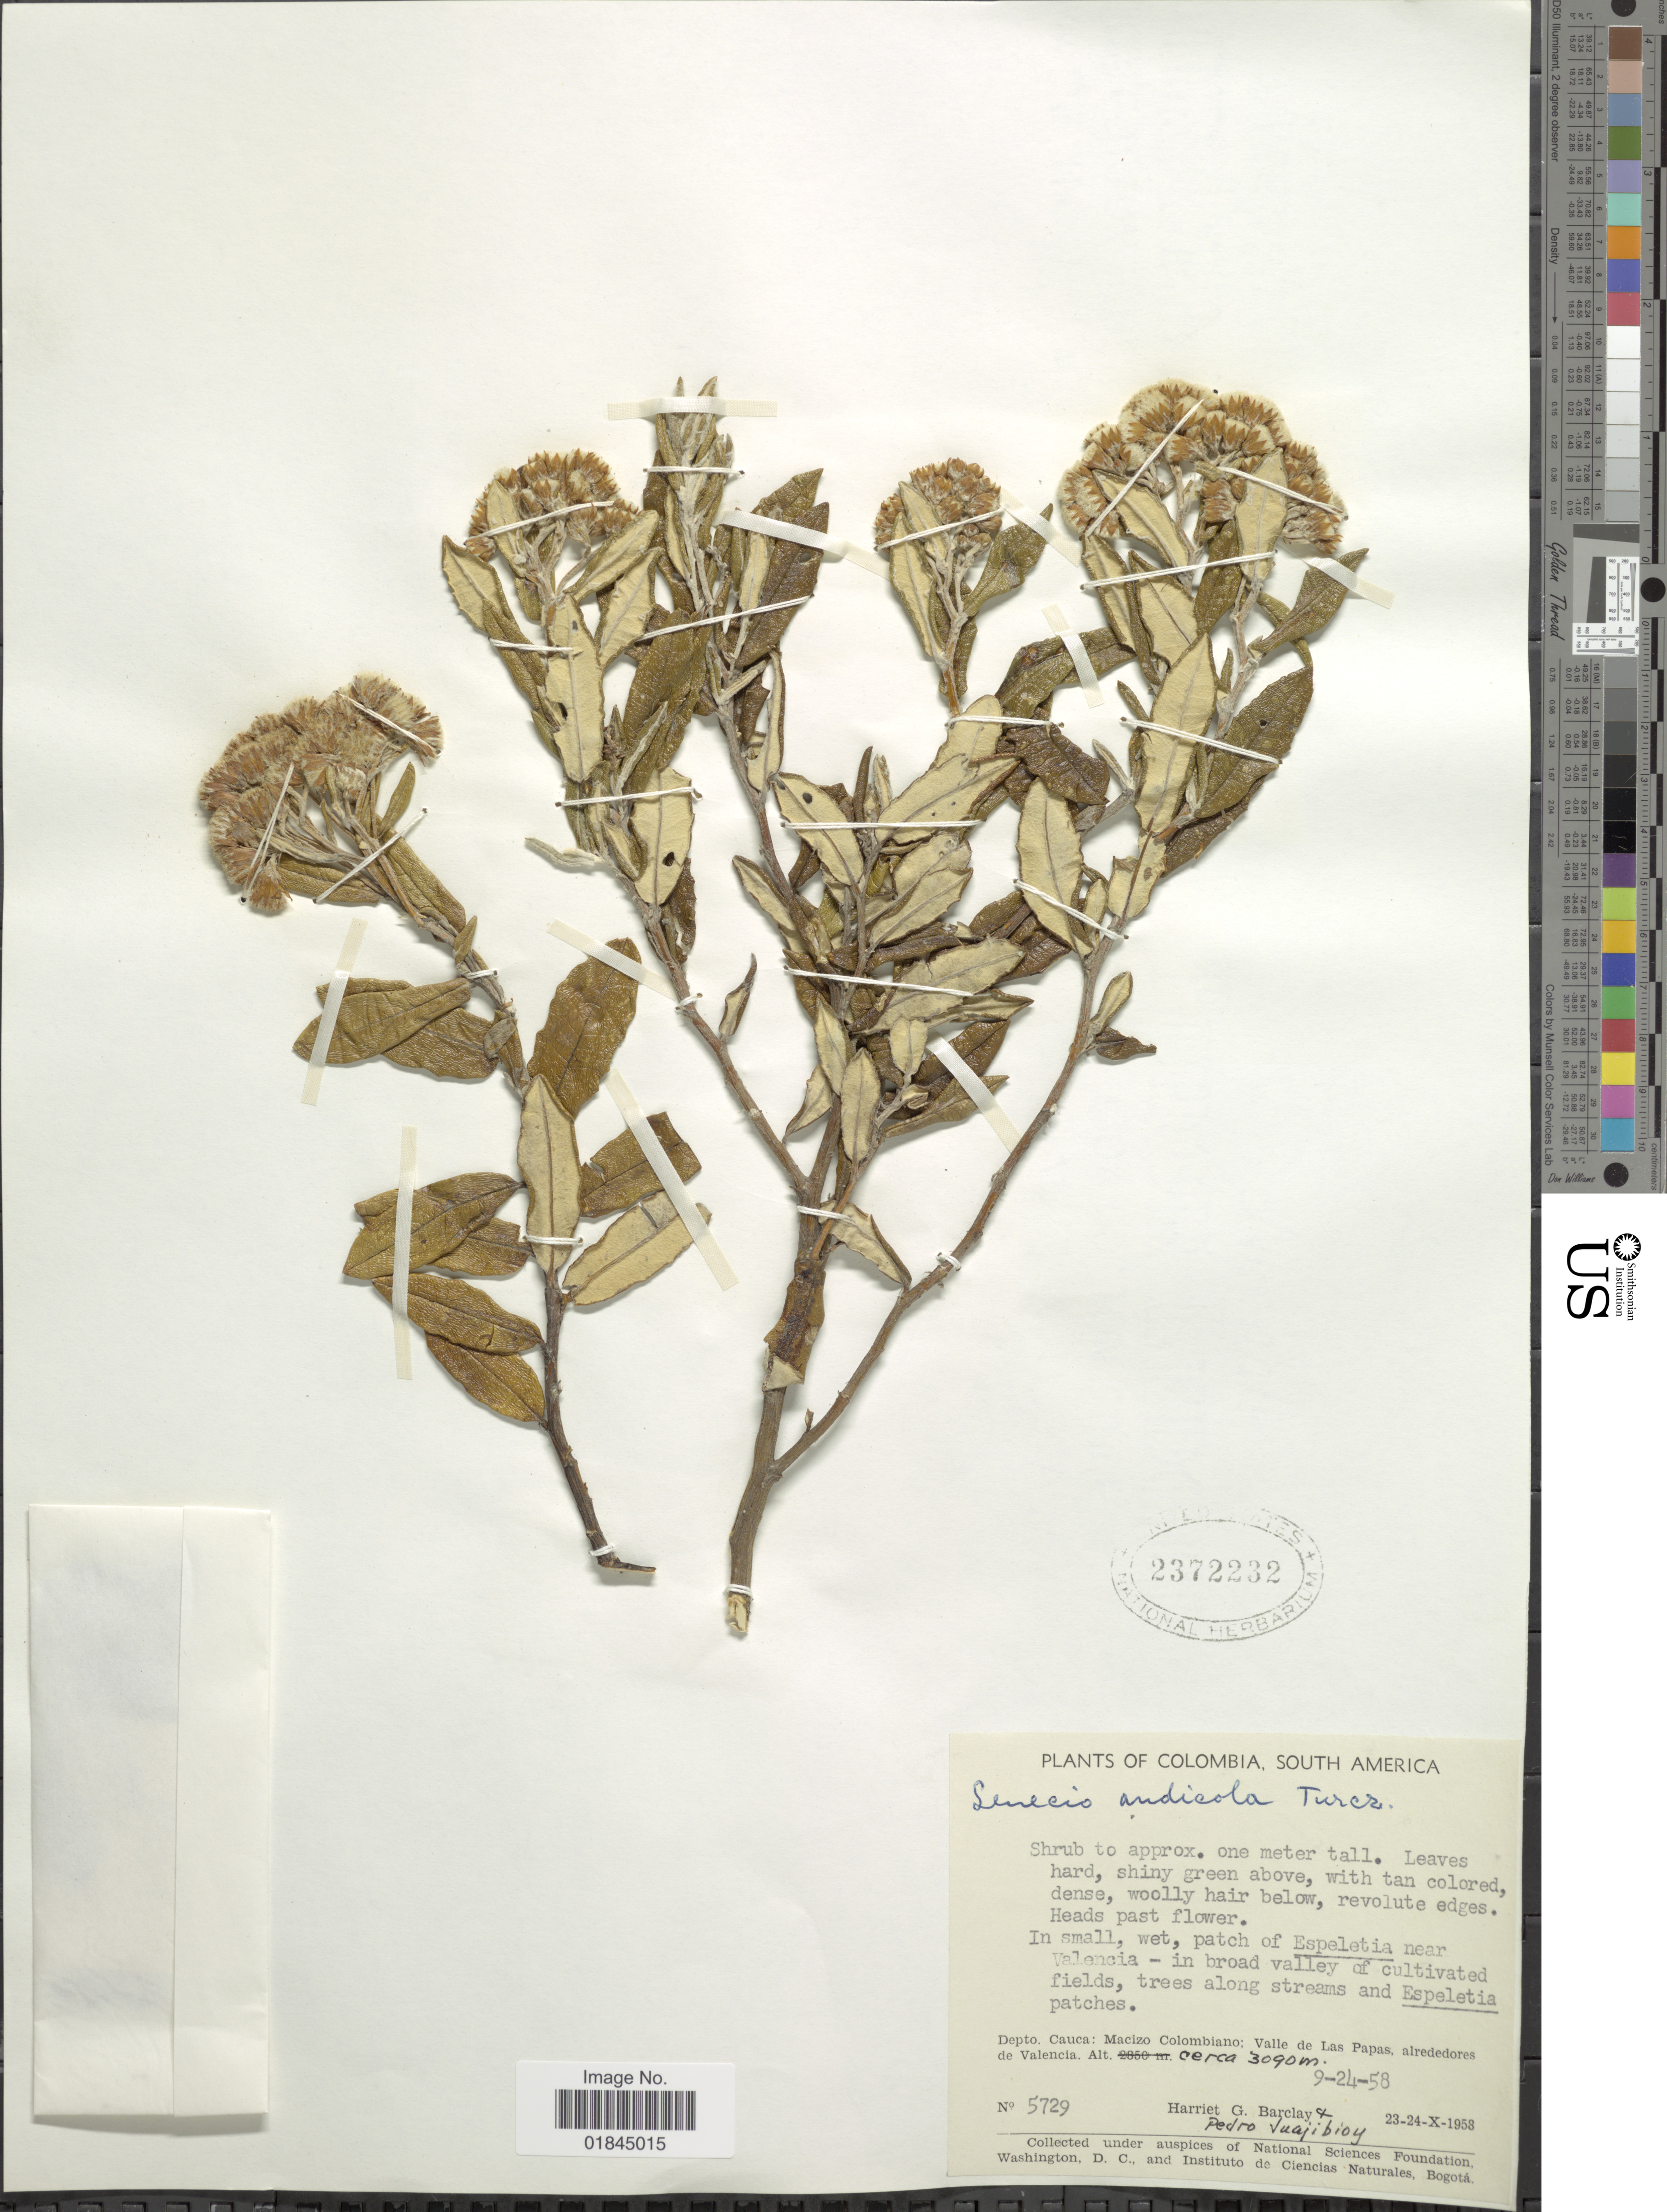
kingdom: Plantae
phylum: Tracheophyta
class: Magnoliopsida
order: Asterales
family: Asteraceae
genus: Pentacalia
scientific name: Pentacalia andicola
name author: (Turcz.) Cuatrec.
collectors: H. G. Barclay & P. Juajibioy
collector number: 5729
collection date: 1958-09-24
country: Colombia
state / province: Cauca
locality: Macizo Colombiana; Valle de Las Papas, alrededores de Valencia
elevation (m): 3090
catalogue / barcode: US 2372232